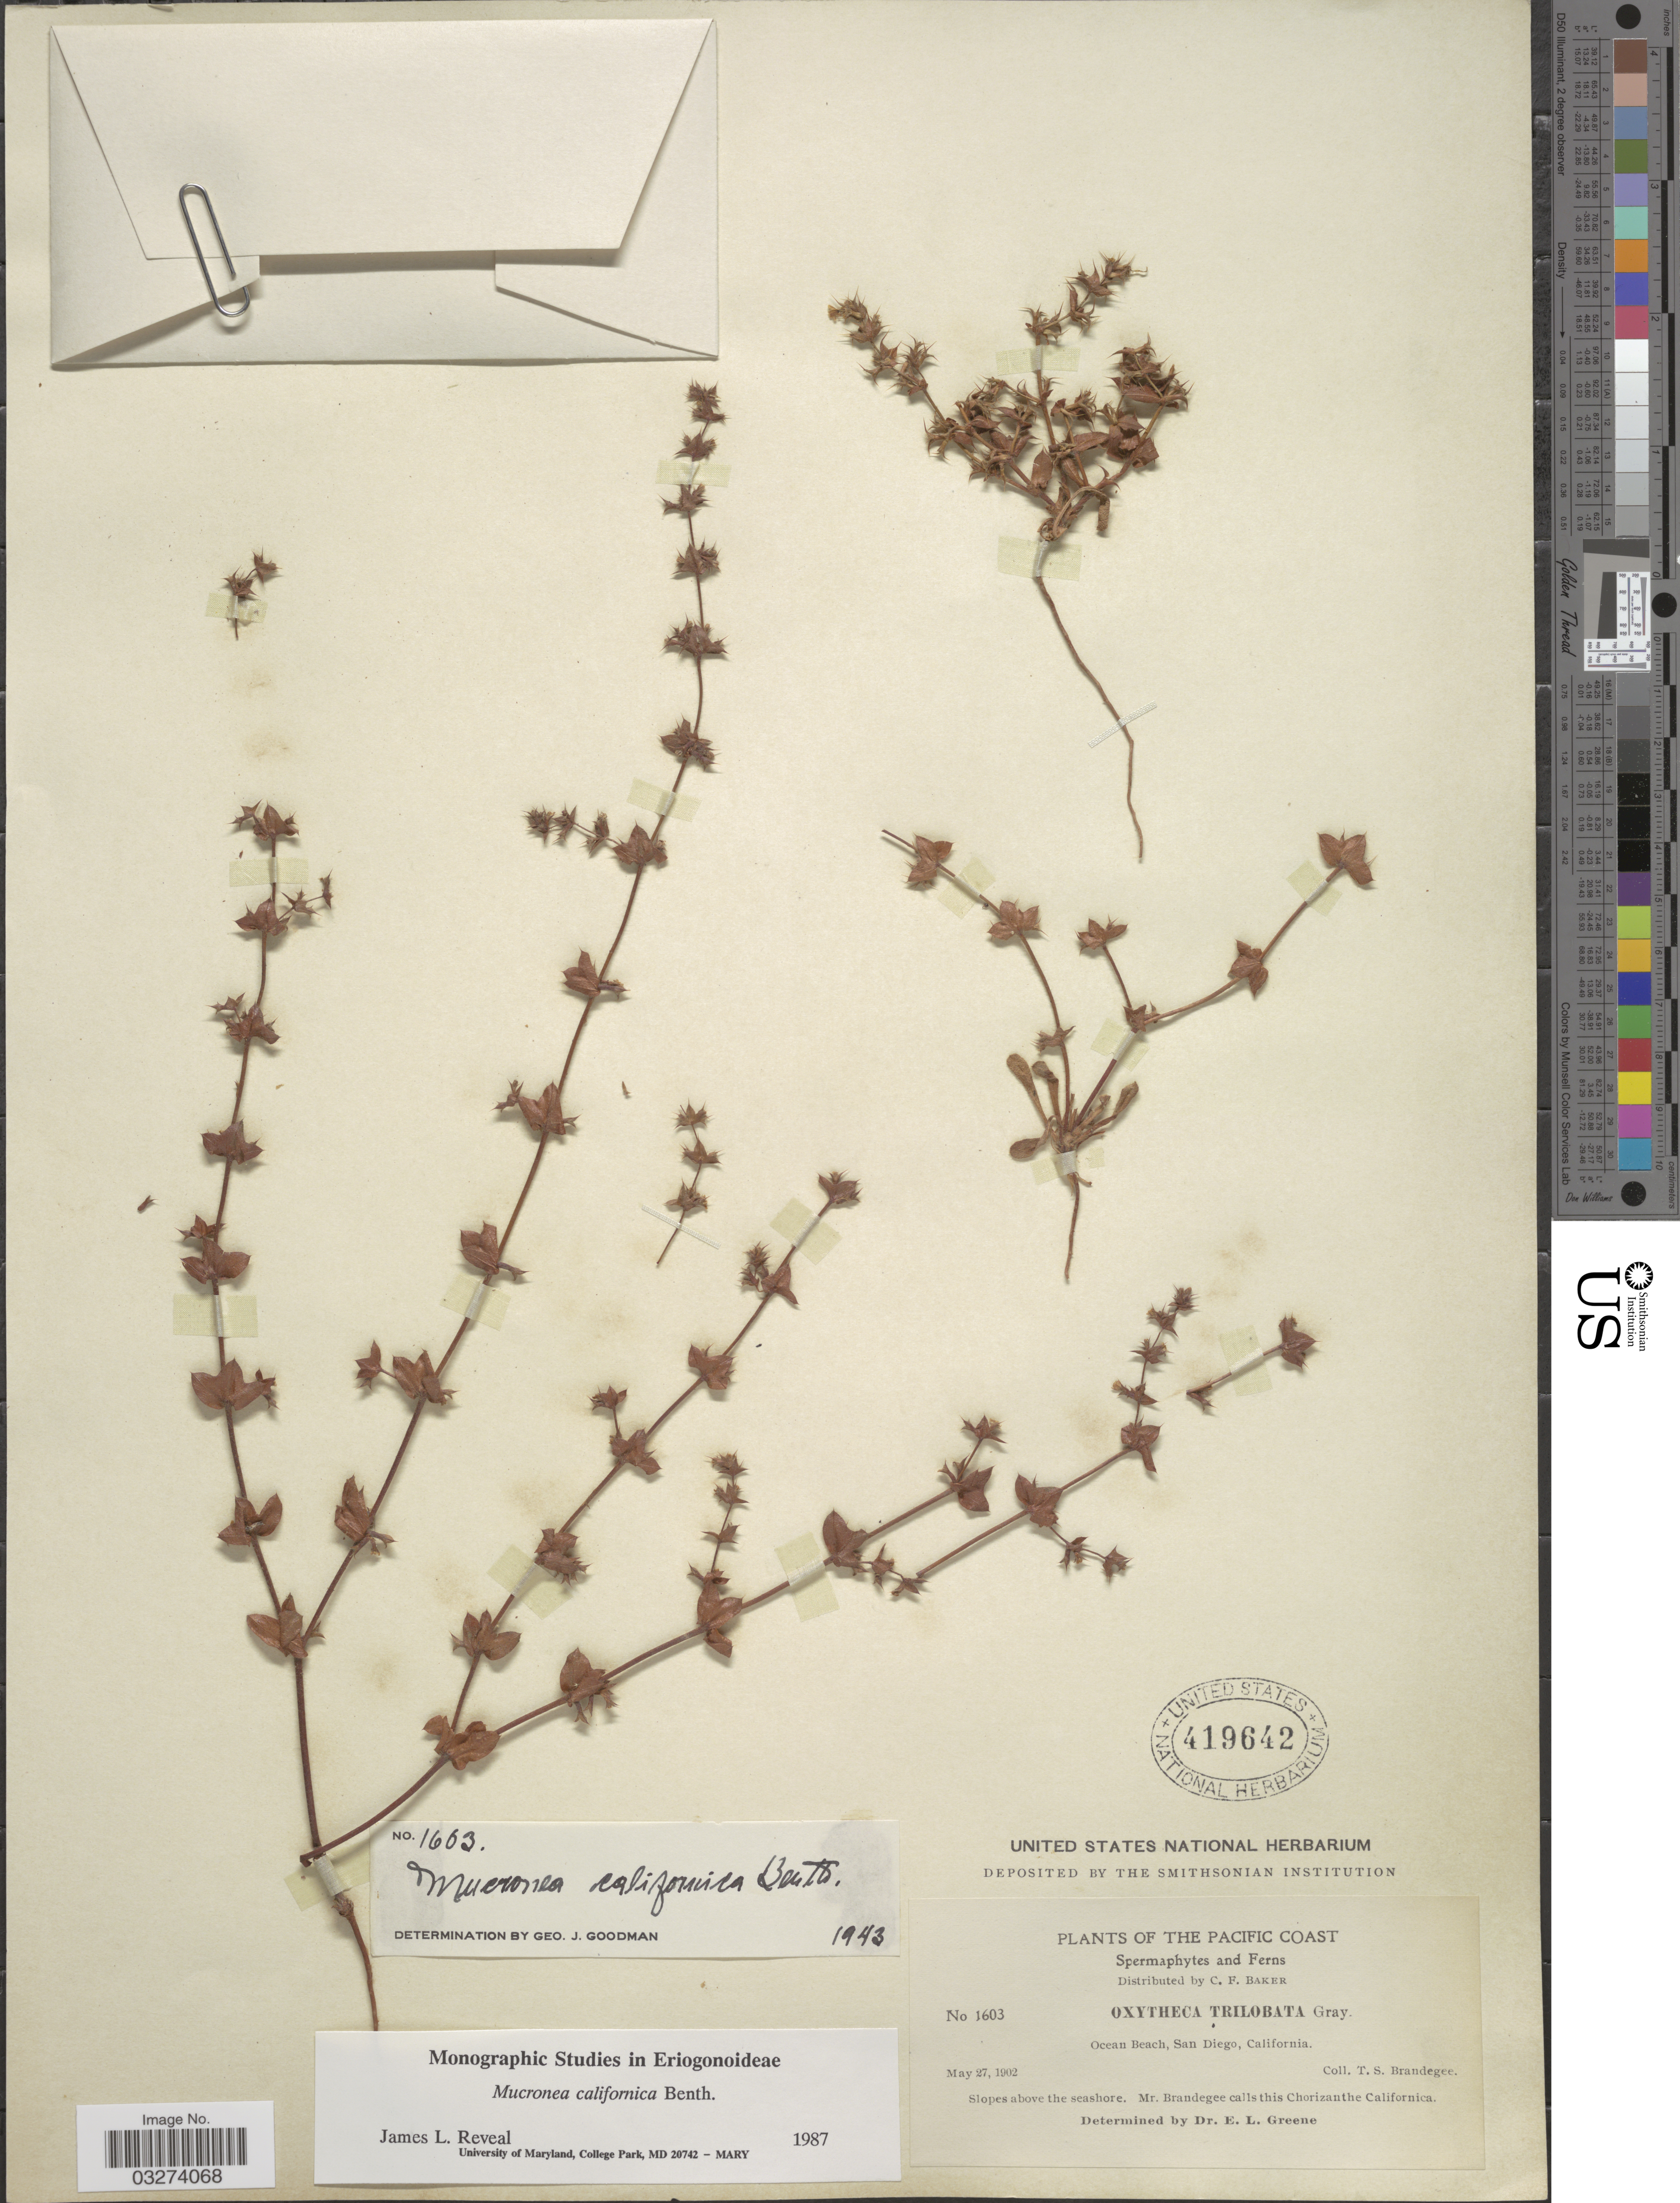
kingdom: Plantae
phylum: Tracheophyta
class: Magnoliopsida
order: Caryophyllales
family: Polygonaceae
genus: Mucronea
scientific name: Mucronea californica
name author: Benth.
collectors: T. S. Brandegee (herbarium)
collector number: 1603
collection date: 1902-05-27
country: United States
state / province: California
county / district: San Diego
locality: The Pacific Coast. Ocean Beach, San Diego.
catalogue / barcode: US 419642